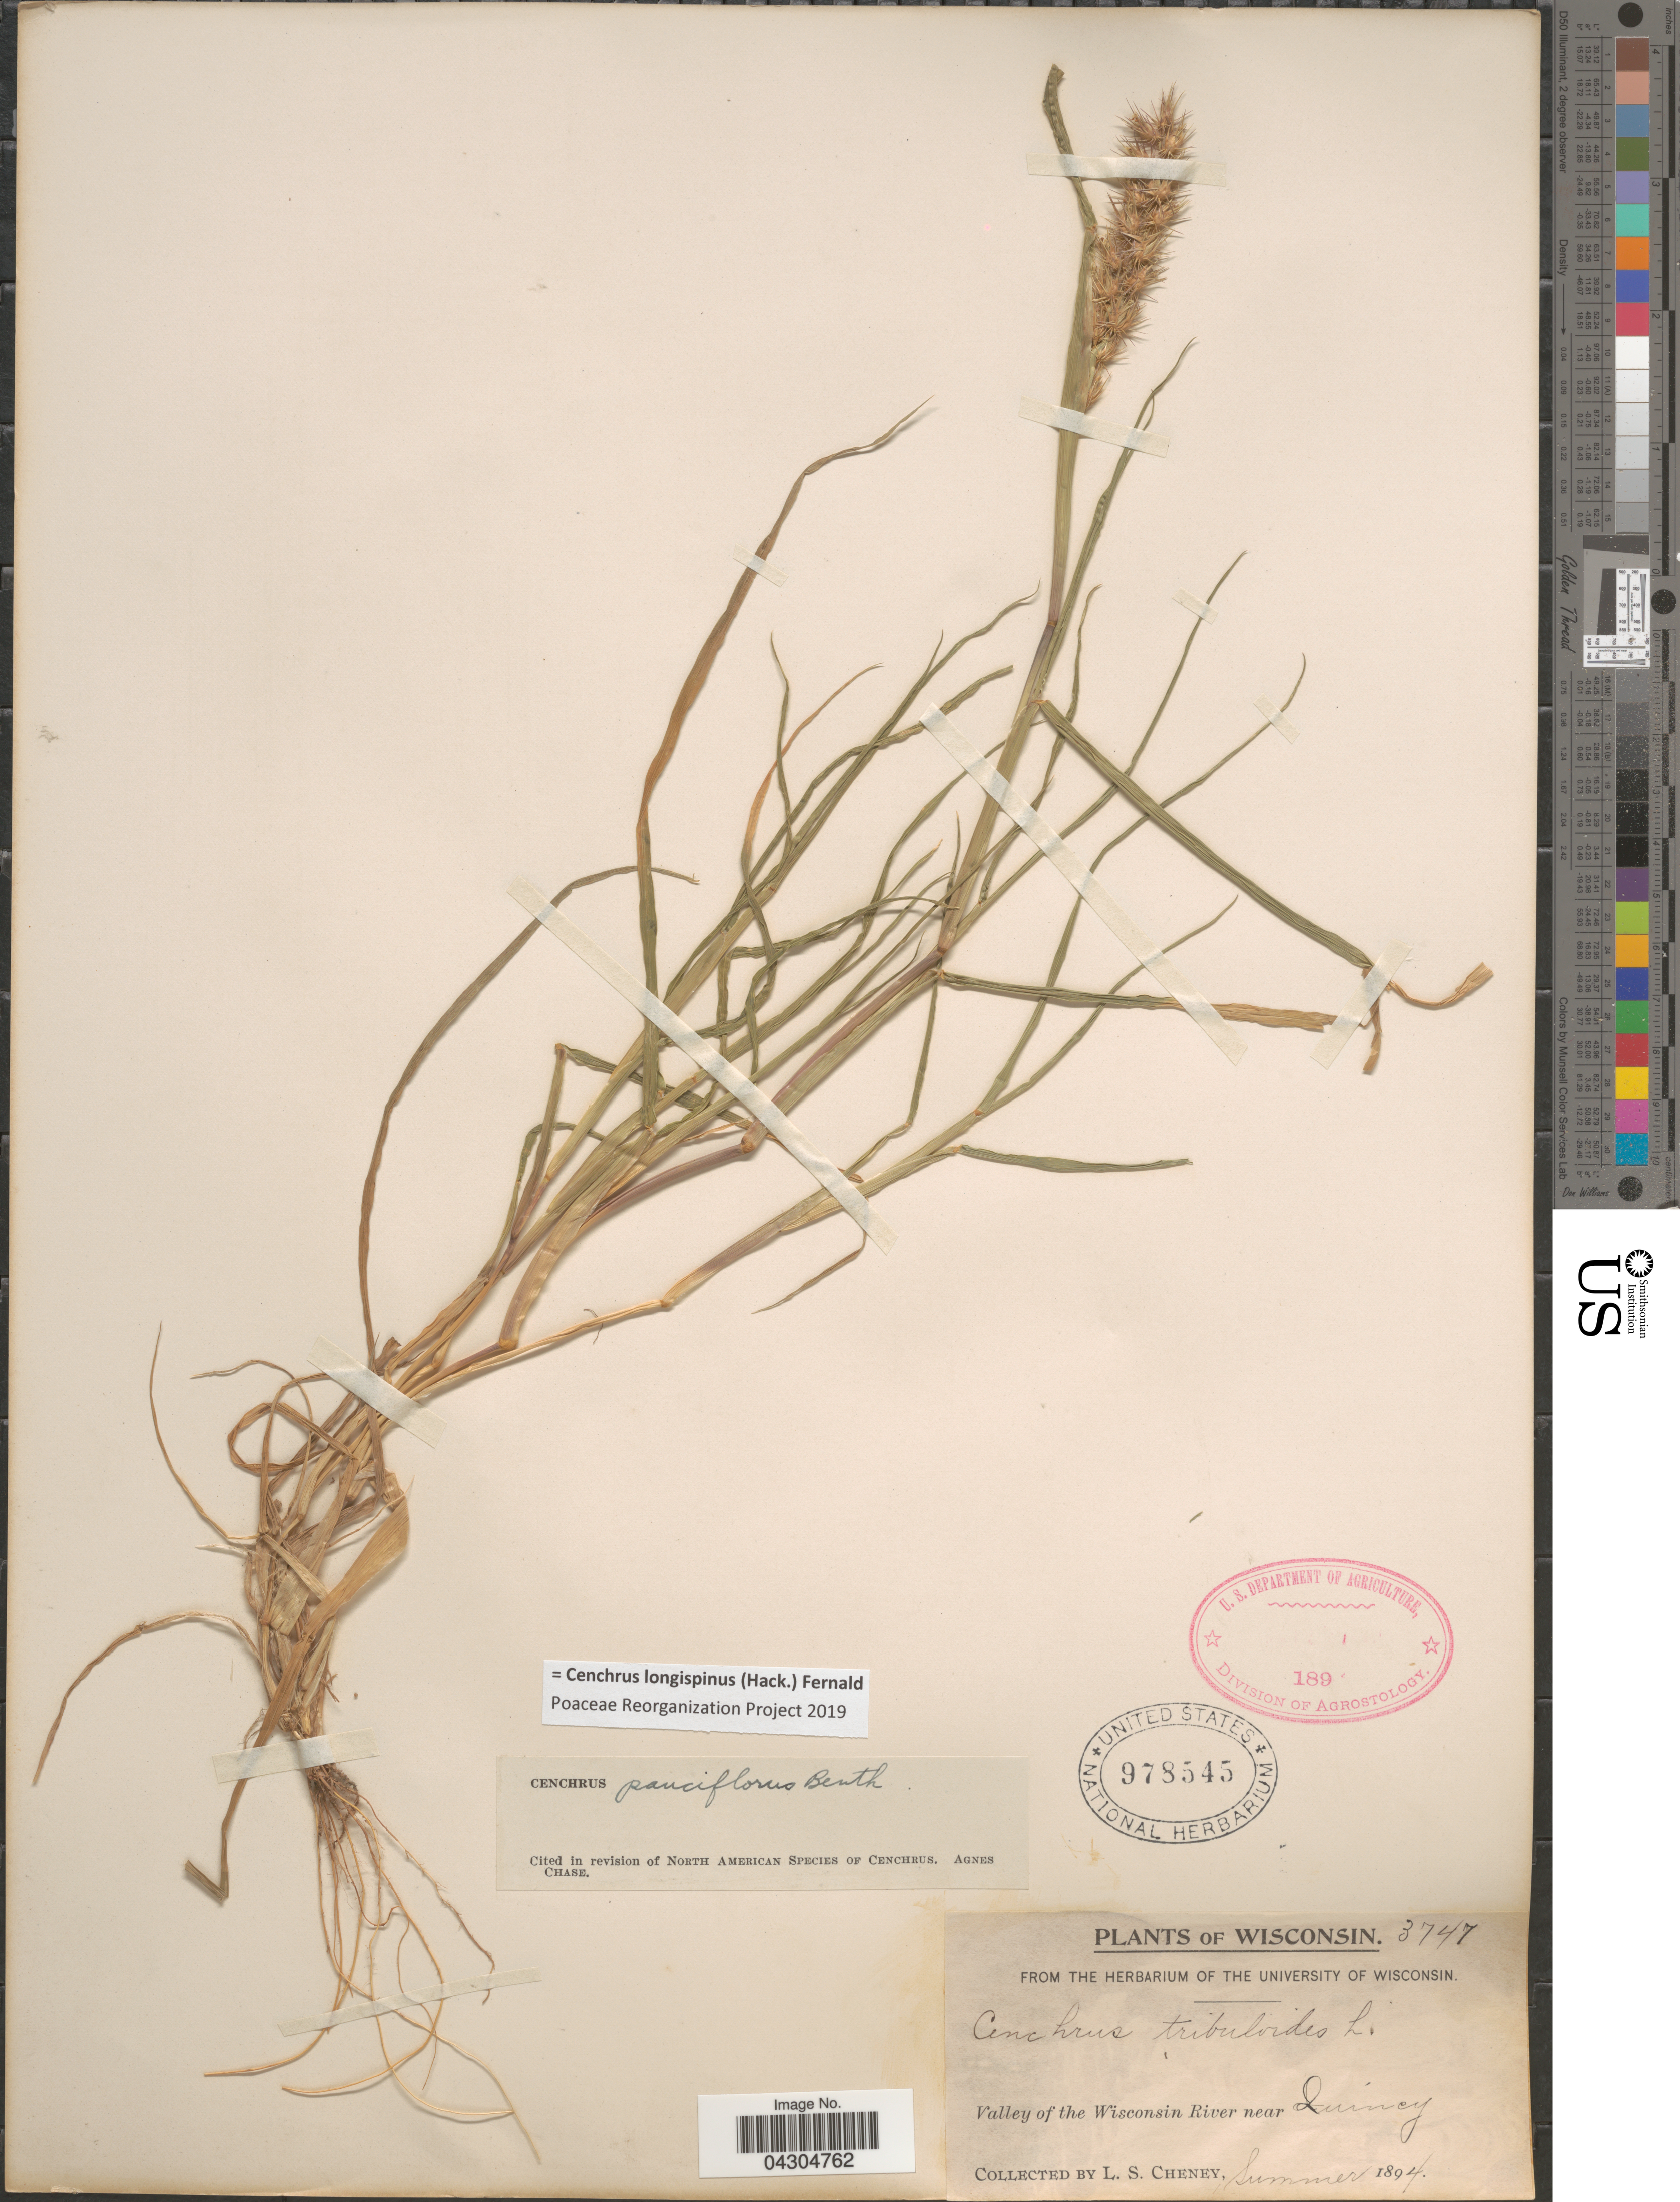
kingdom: Plantae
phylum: Tracheophyta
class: Liliopsida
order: Poales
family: Poaceae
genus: Cenchrus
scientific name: Cenchrus longispinus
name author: (Hack.) Fernald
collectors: L. Cheney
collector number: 3747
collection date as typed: Summer 1894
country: United States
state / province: Wisconsin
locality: Valley of the Wisconsin River near Quincy.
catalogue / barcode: US 978545